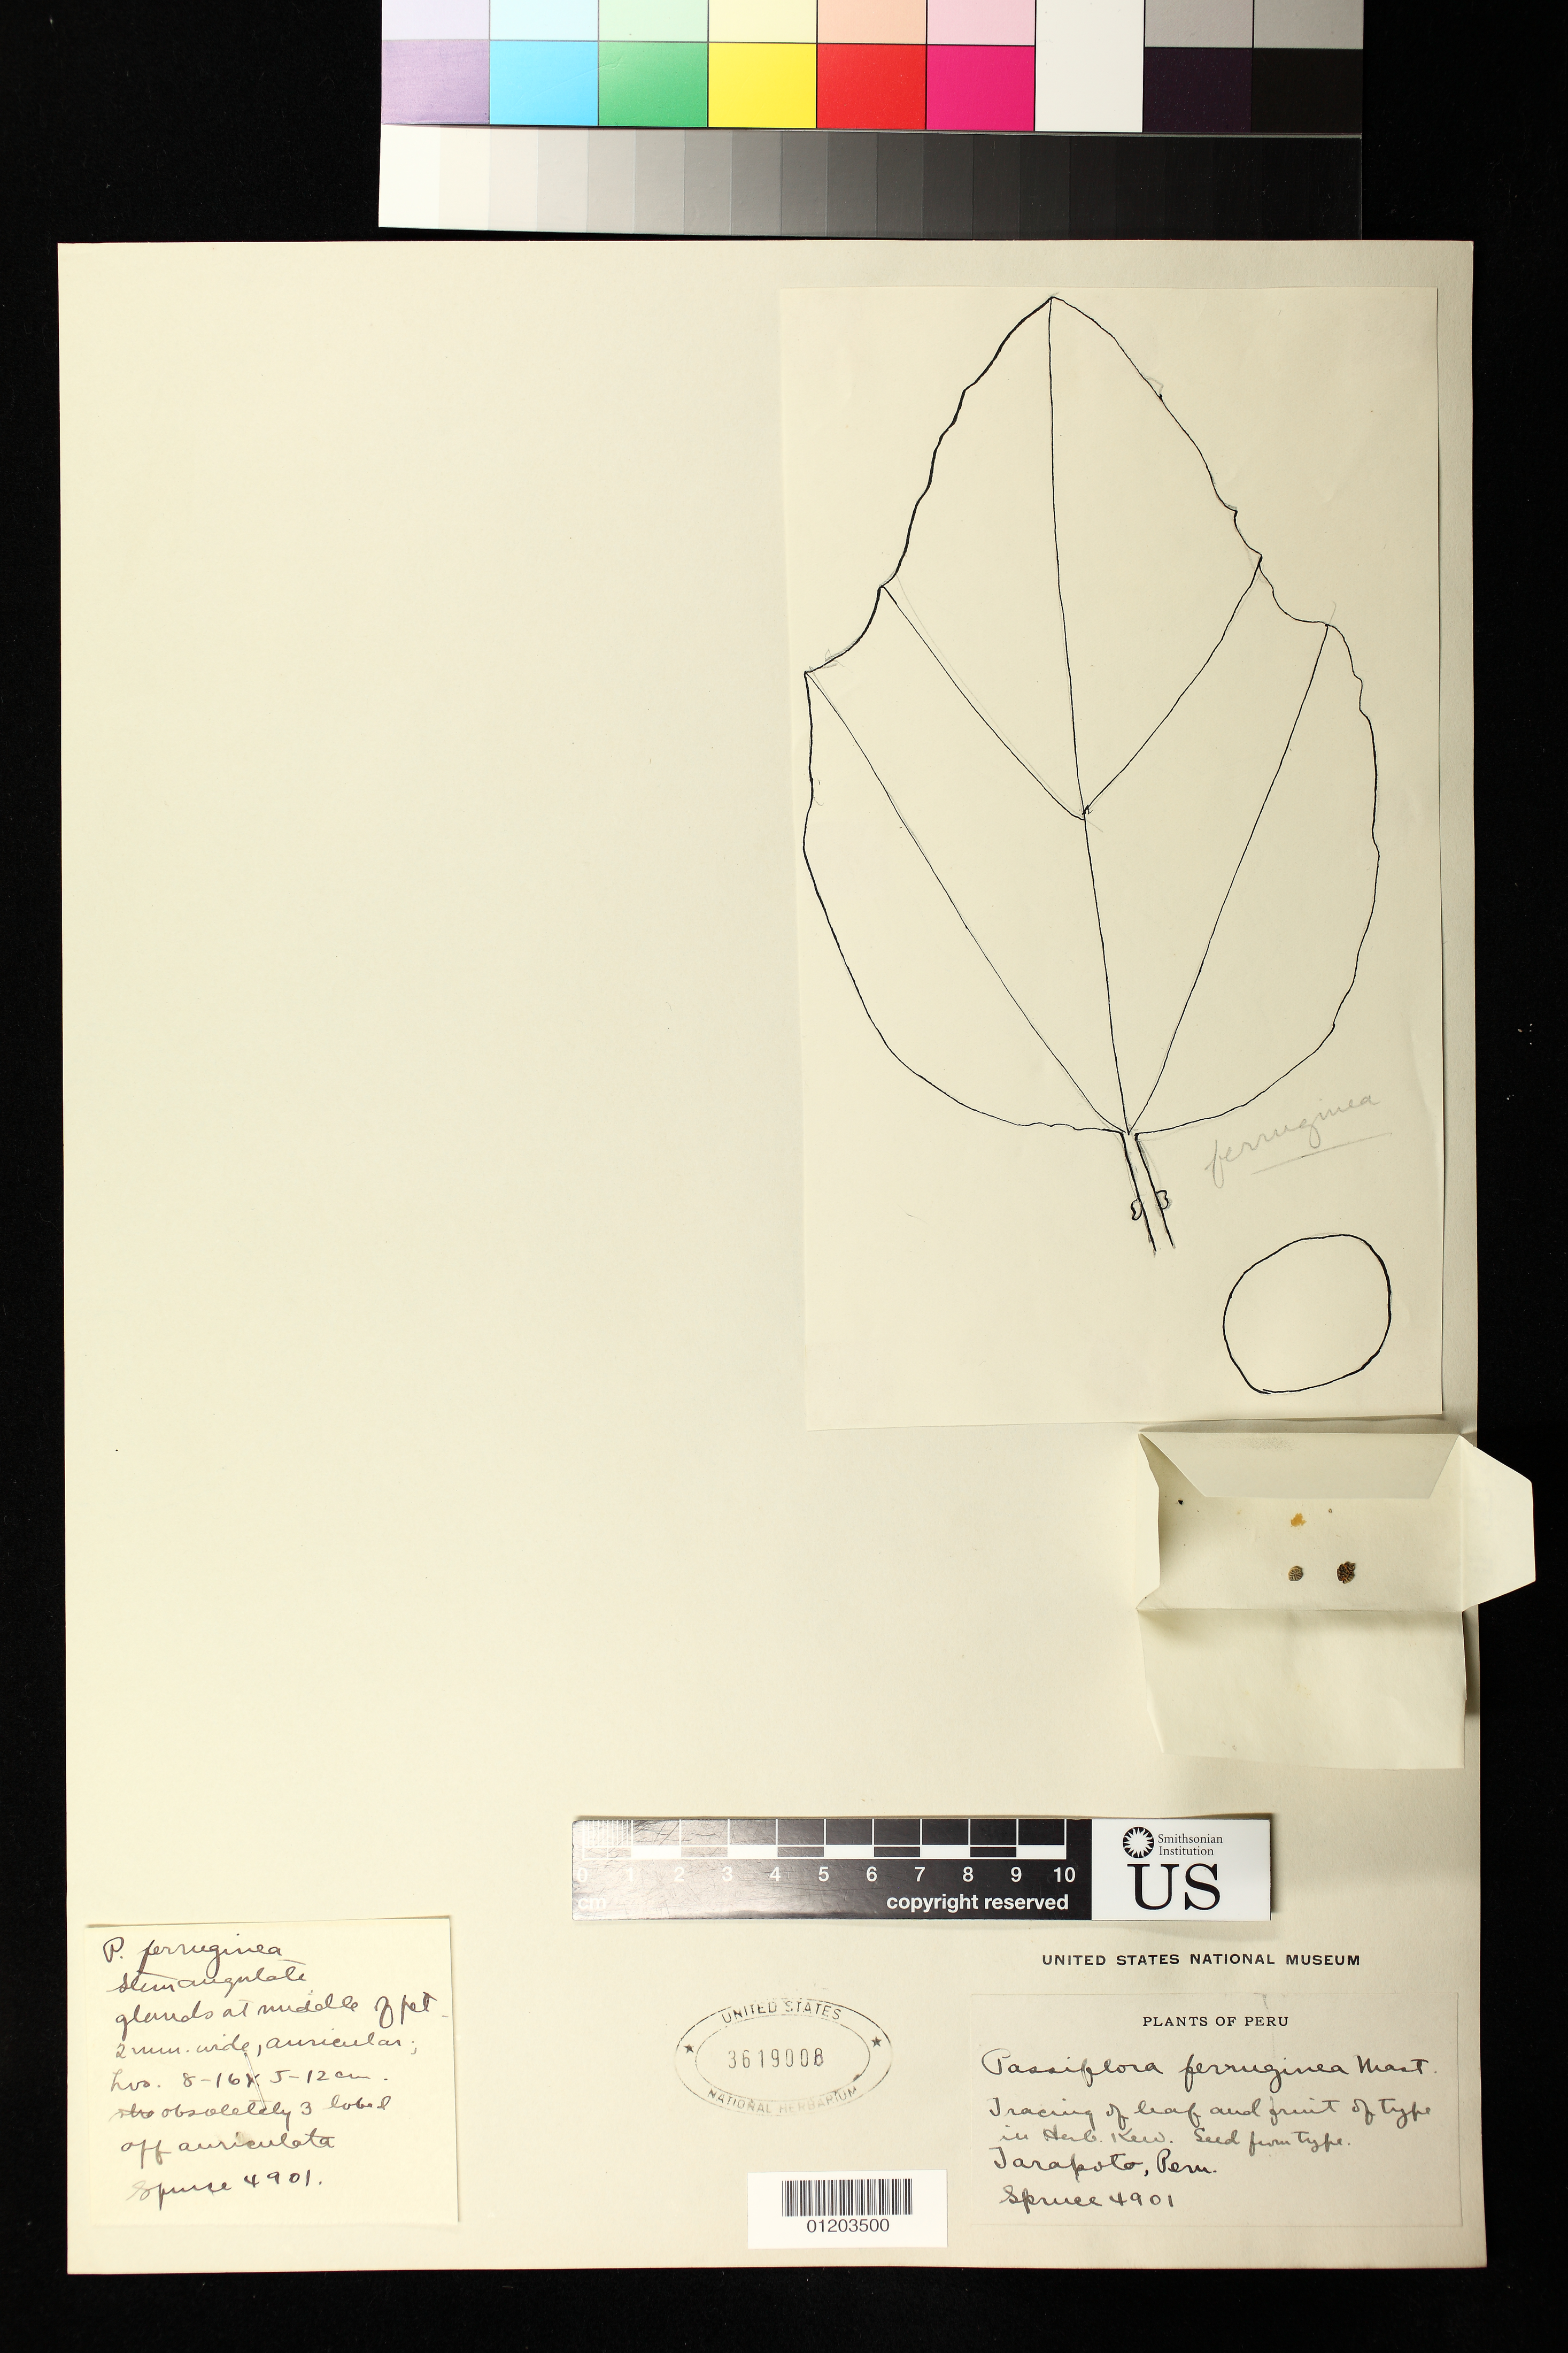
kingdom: Plantae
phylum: Tracheophyta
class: Magnoliopsida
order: Malpighiales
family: Passifloraceae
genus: Passiflora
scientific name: Passiflora ferruginea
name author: Mart.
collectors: -. Spruce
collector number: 4901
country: Peru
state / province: San Martín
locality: Tarapoto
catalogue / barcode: US 3619008